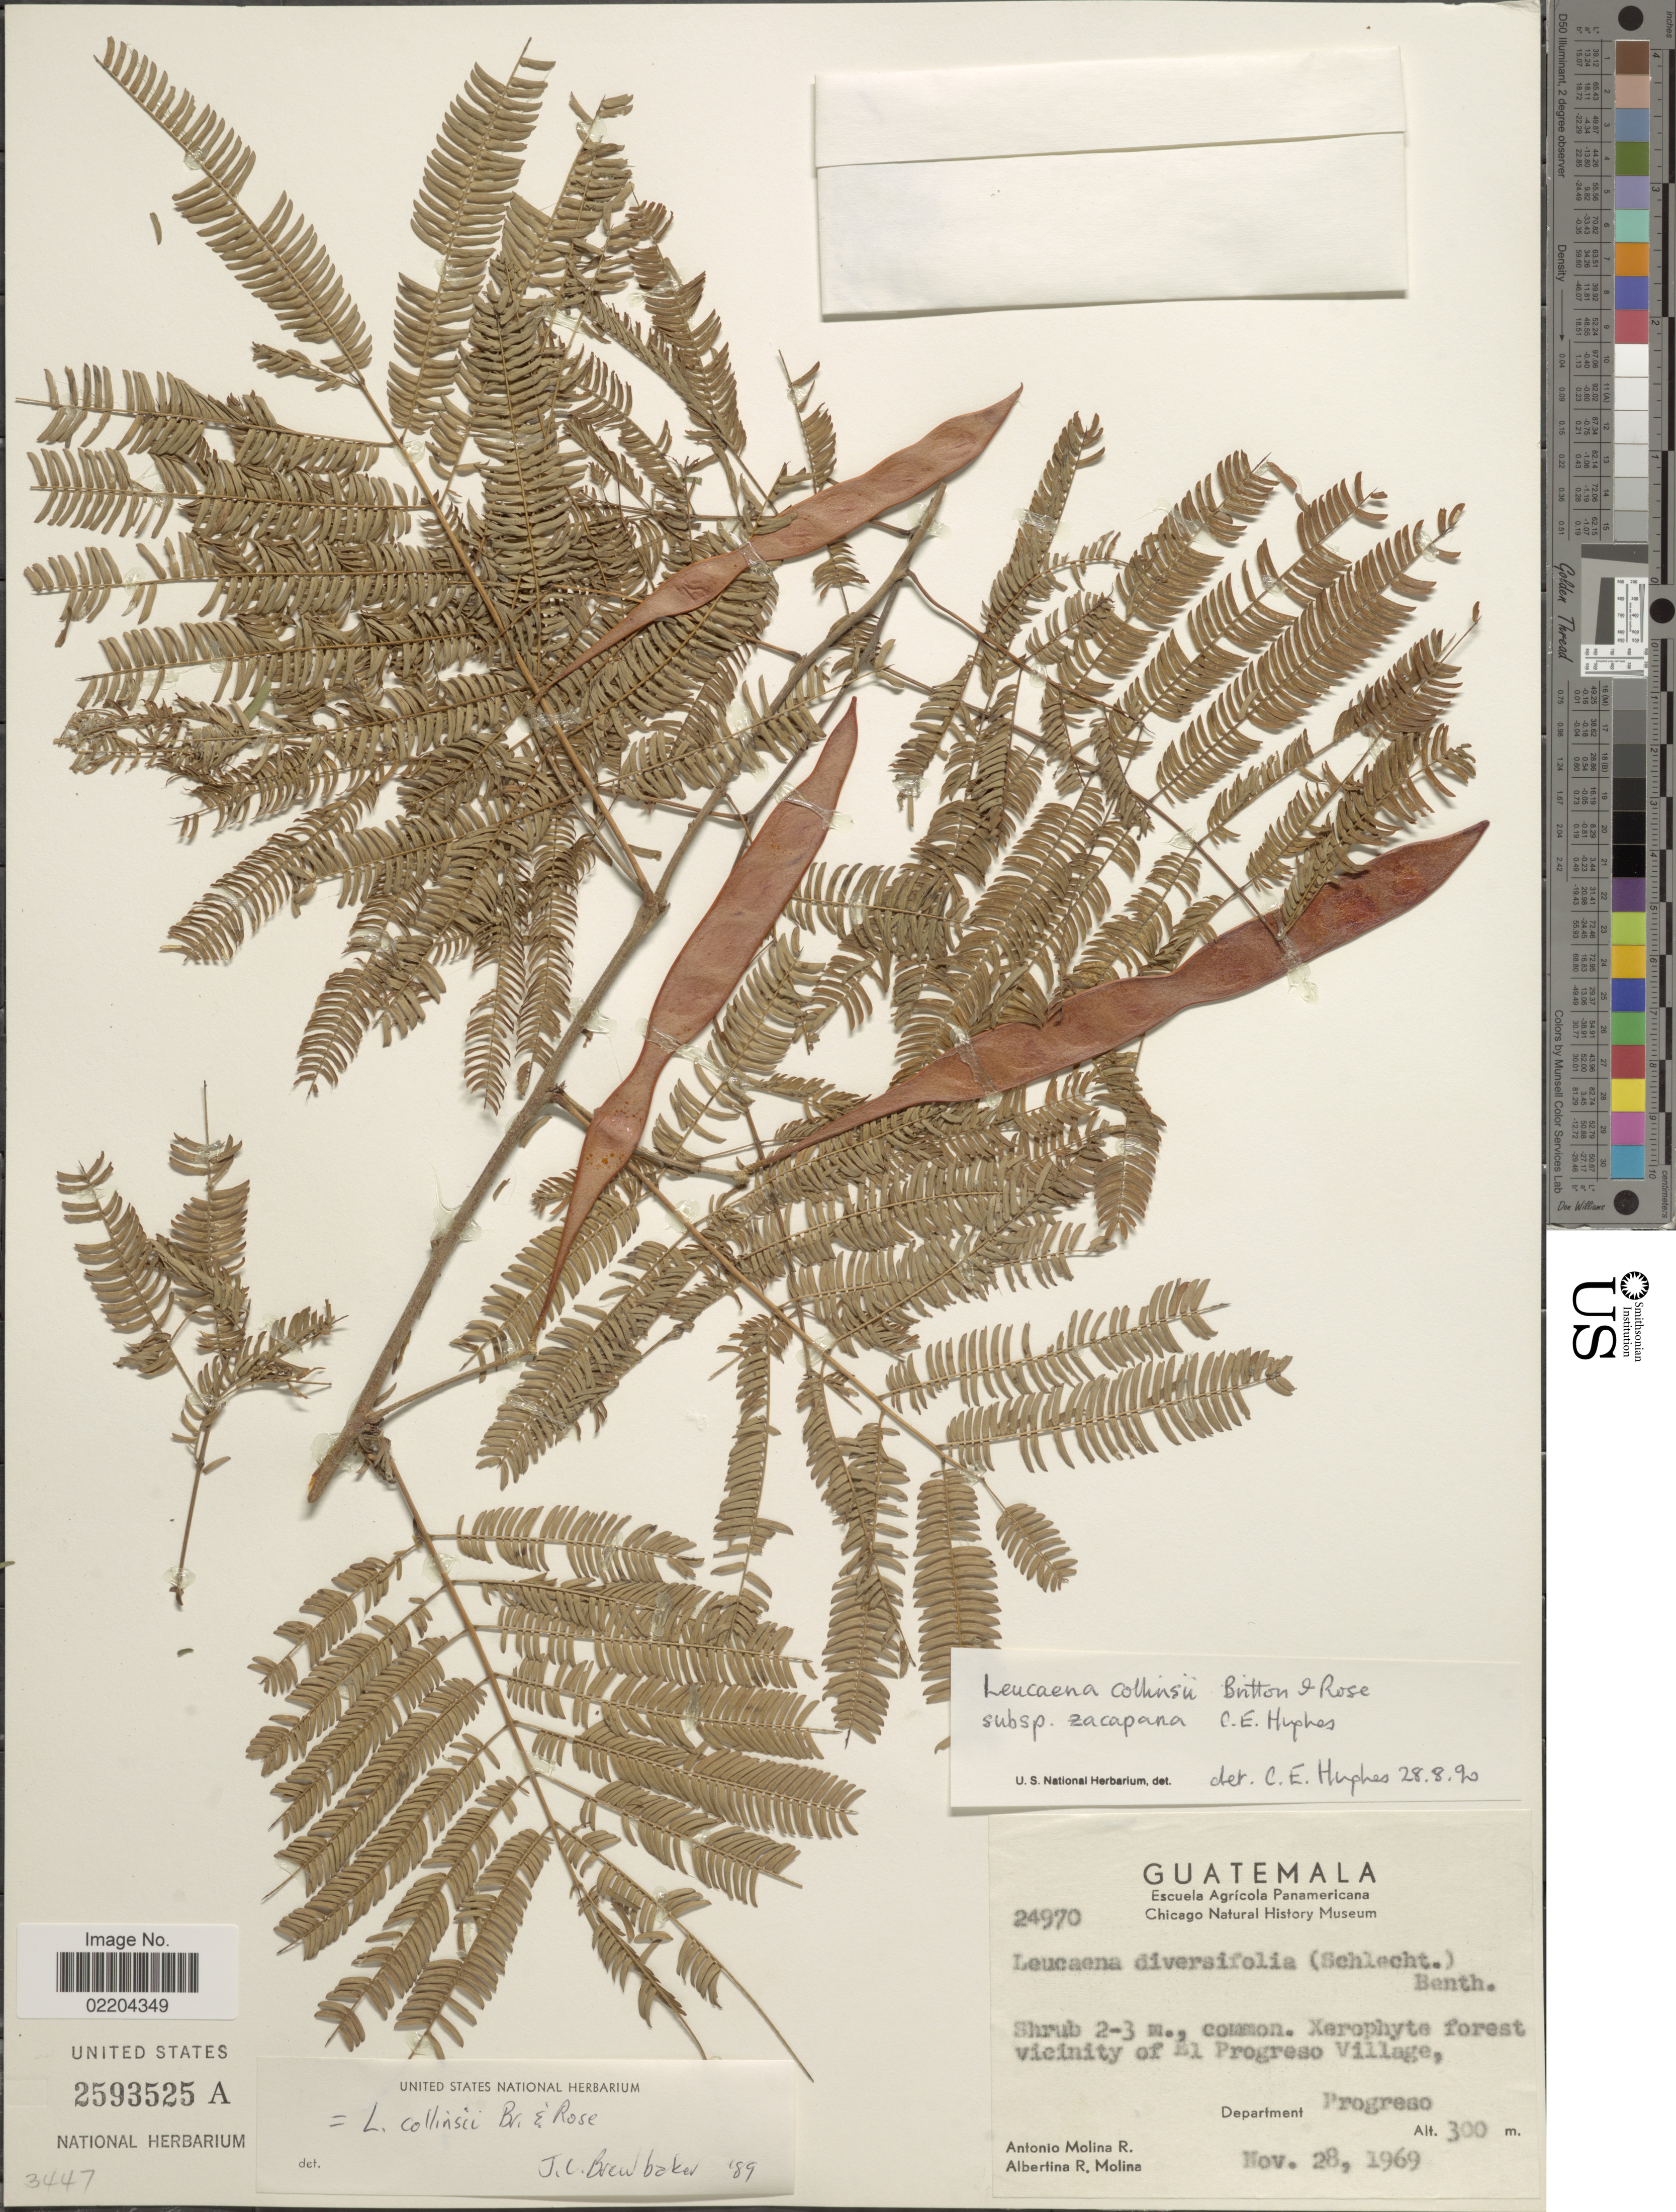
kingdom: Plantae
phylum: Tracheophyta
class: Magnoliopsida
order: Fabales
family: Fabaceae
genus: Leucaena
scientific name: Leucaena collinsii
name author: Britton & Rose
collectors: A. Molina R. & A. R. Molina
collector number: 24970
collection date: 1969-11-28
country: Guatemala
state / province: El Progreso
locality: Guatemala, Vicinity of El Progreso Village.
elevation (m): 300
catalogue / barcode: US 2593525A